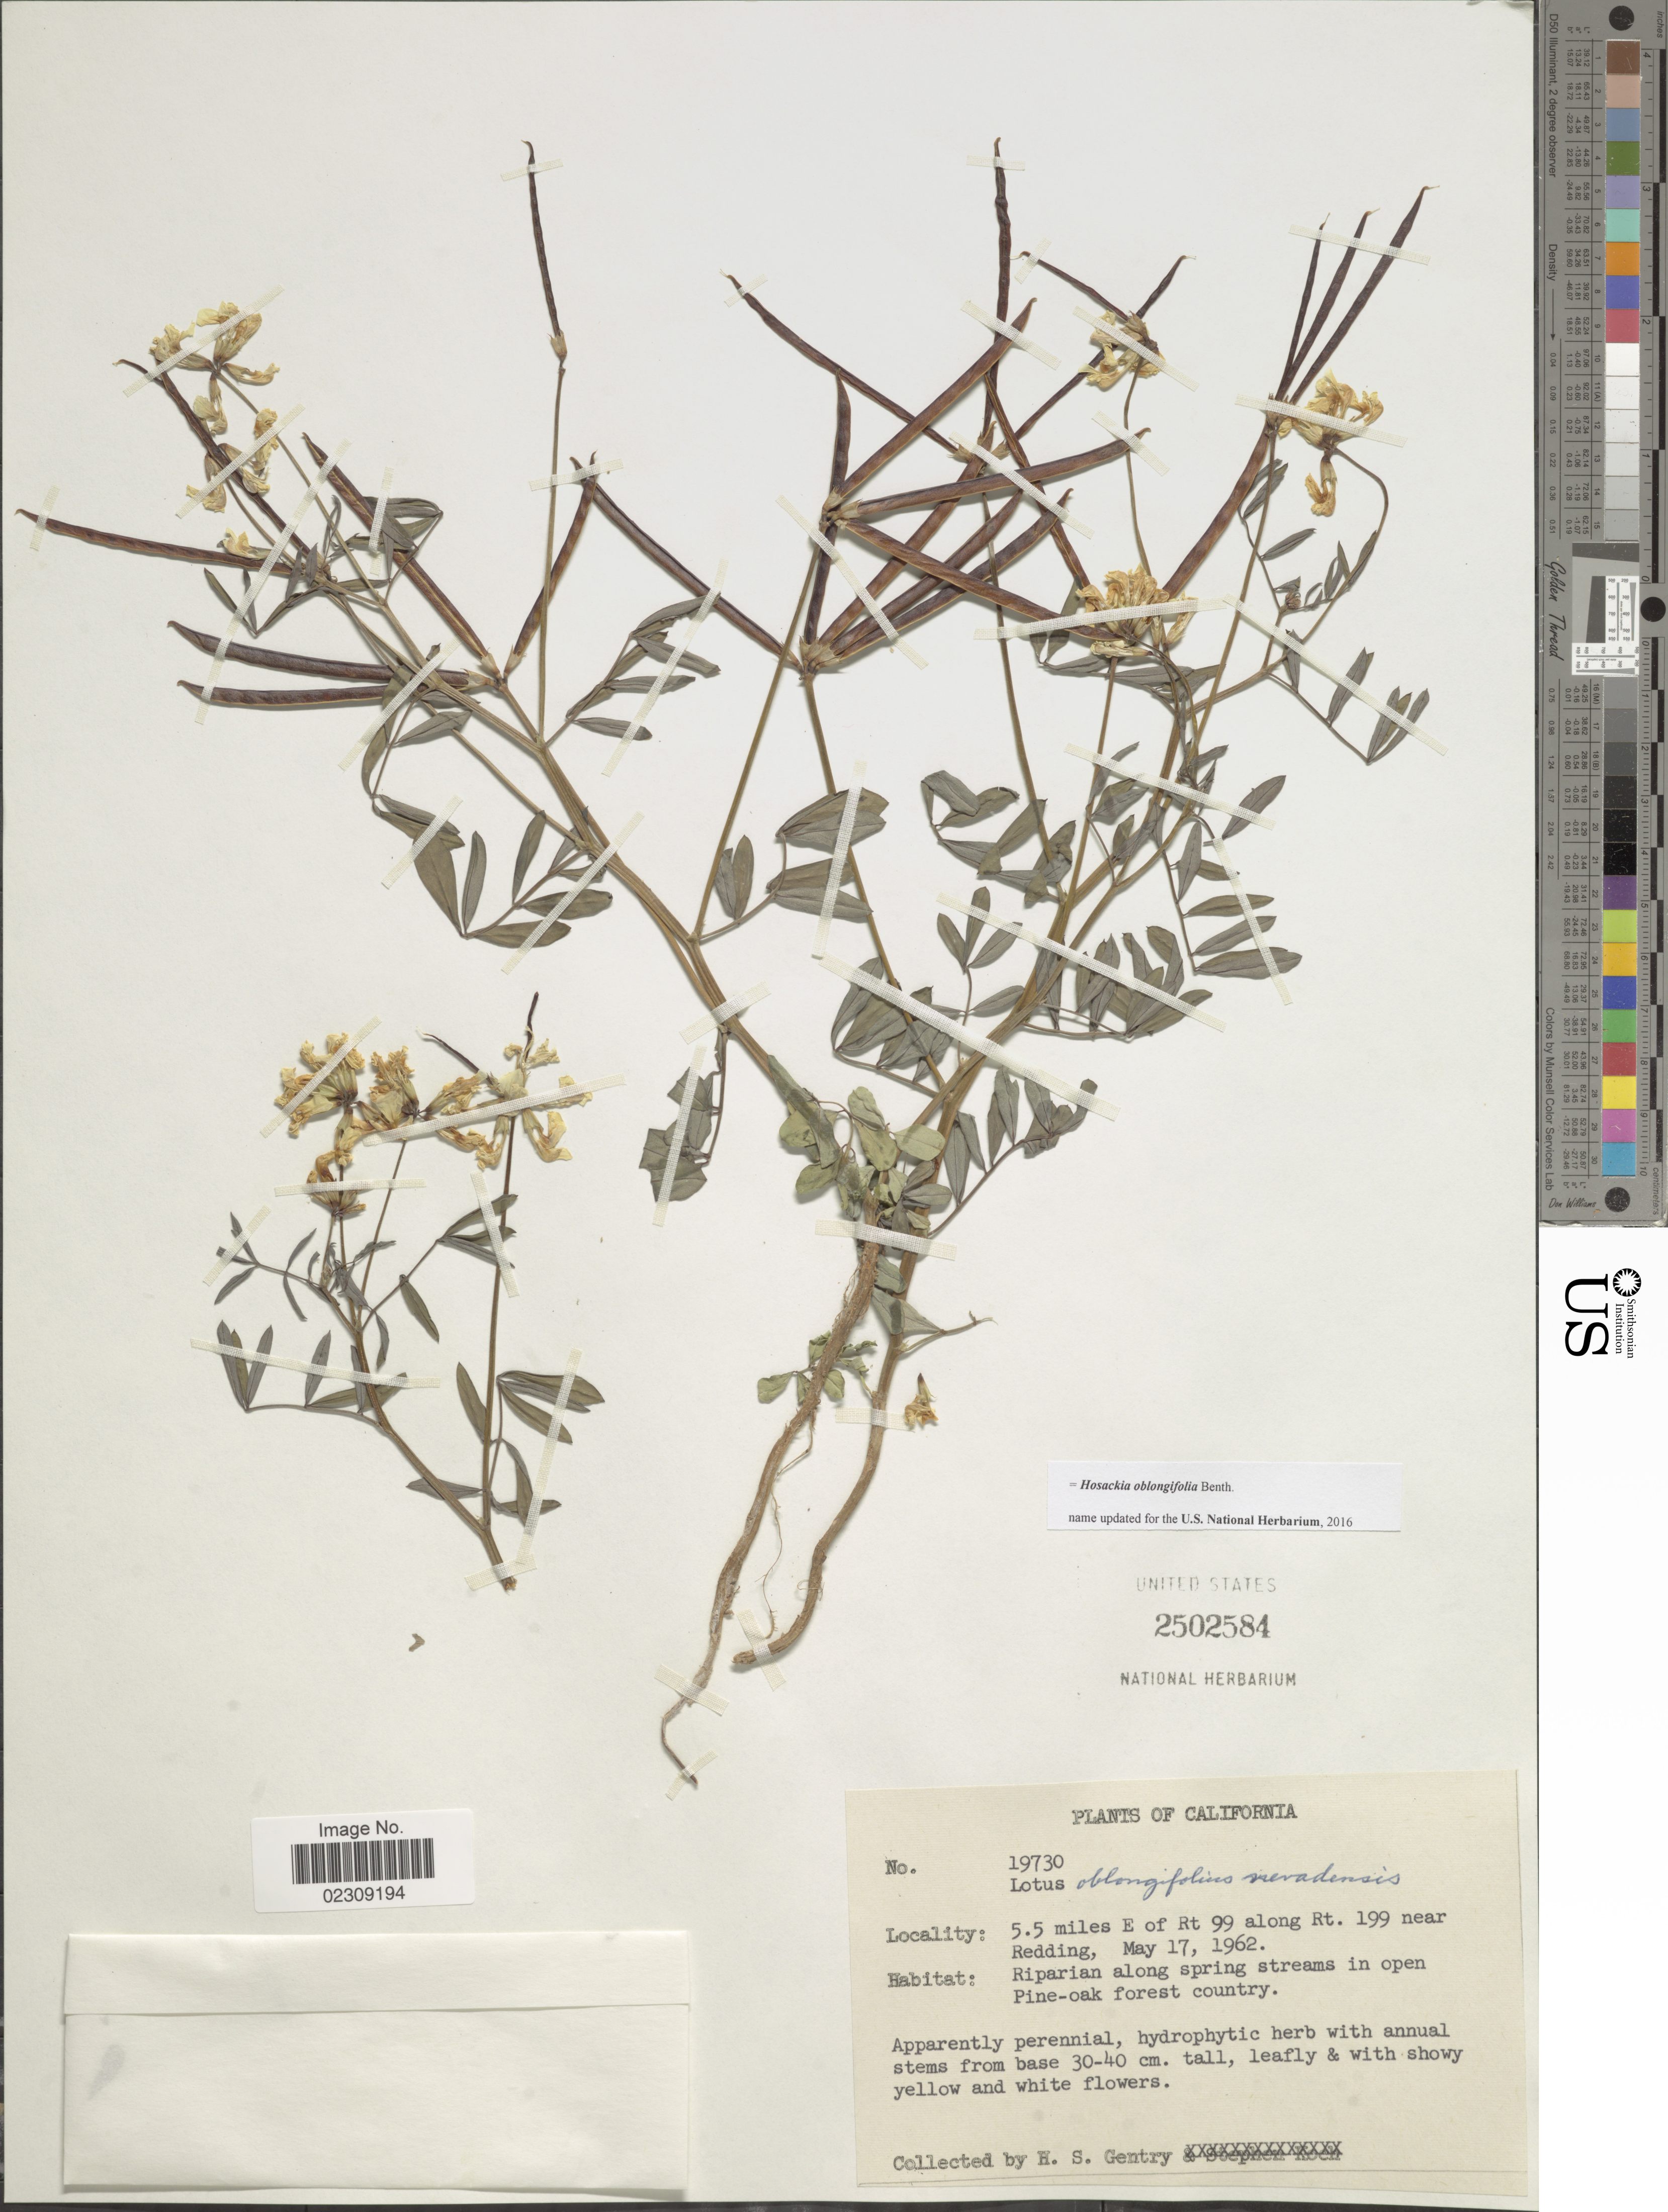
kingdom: Plantae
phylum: Tracheophyta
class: Magnoliopsida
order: Fabales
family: Fabaceae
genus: Hosackia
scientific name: Hosackia oblongifolia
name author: Benth.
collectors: H. S. Gentry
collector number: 19730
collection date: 1962-05-17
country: United States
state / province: California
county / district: Shasta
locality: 5.5 miles of Rt 99 along Rt 199 near Redding, Riparian along spring streams in open Pine-oak forest county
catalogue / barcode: US 2502584